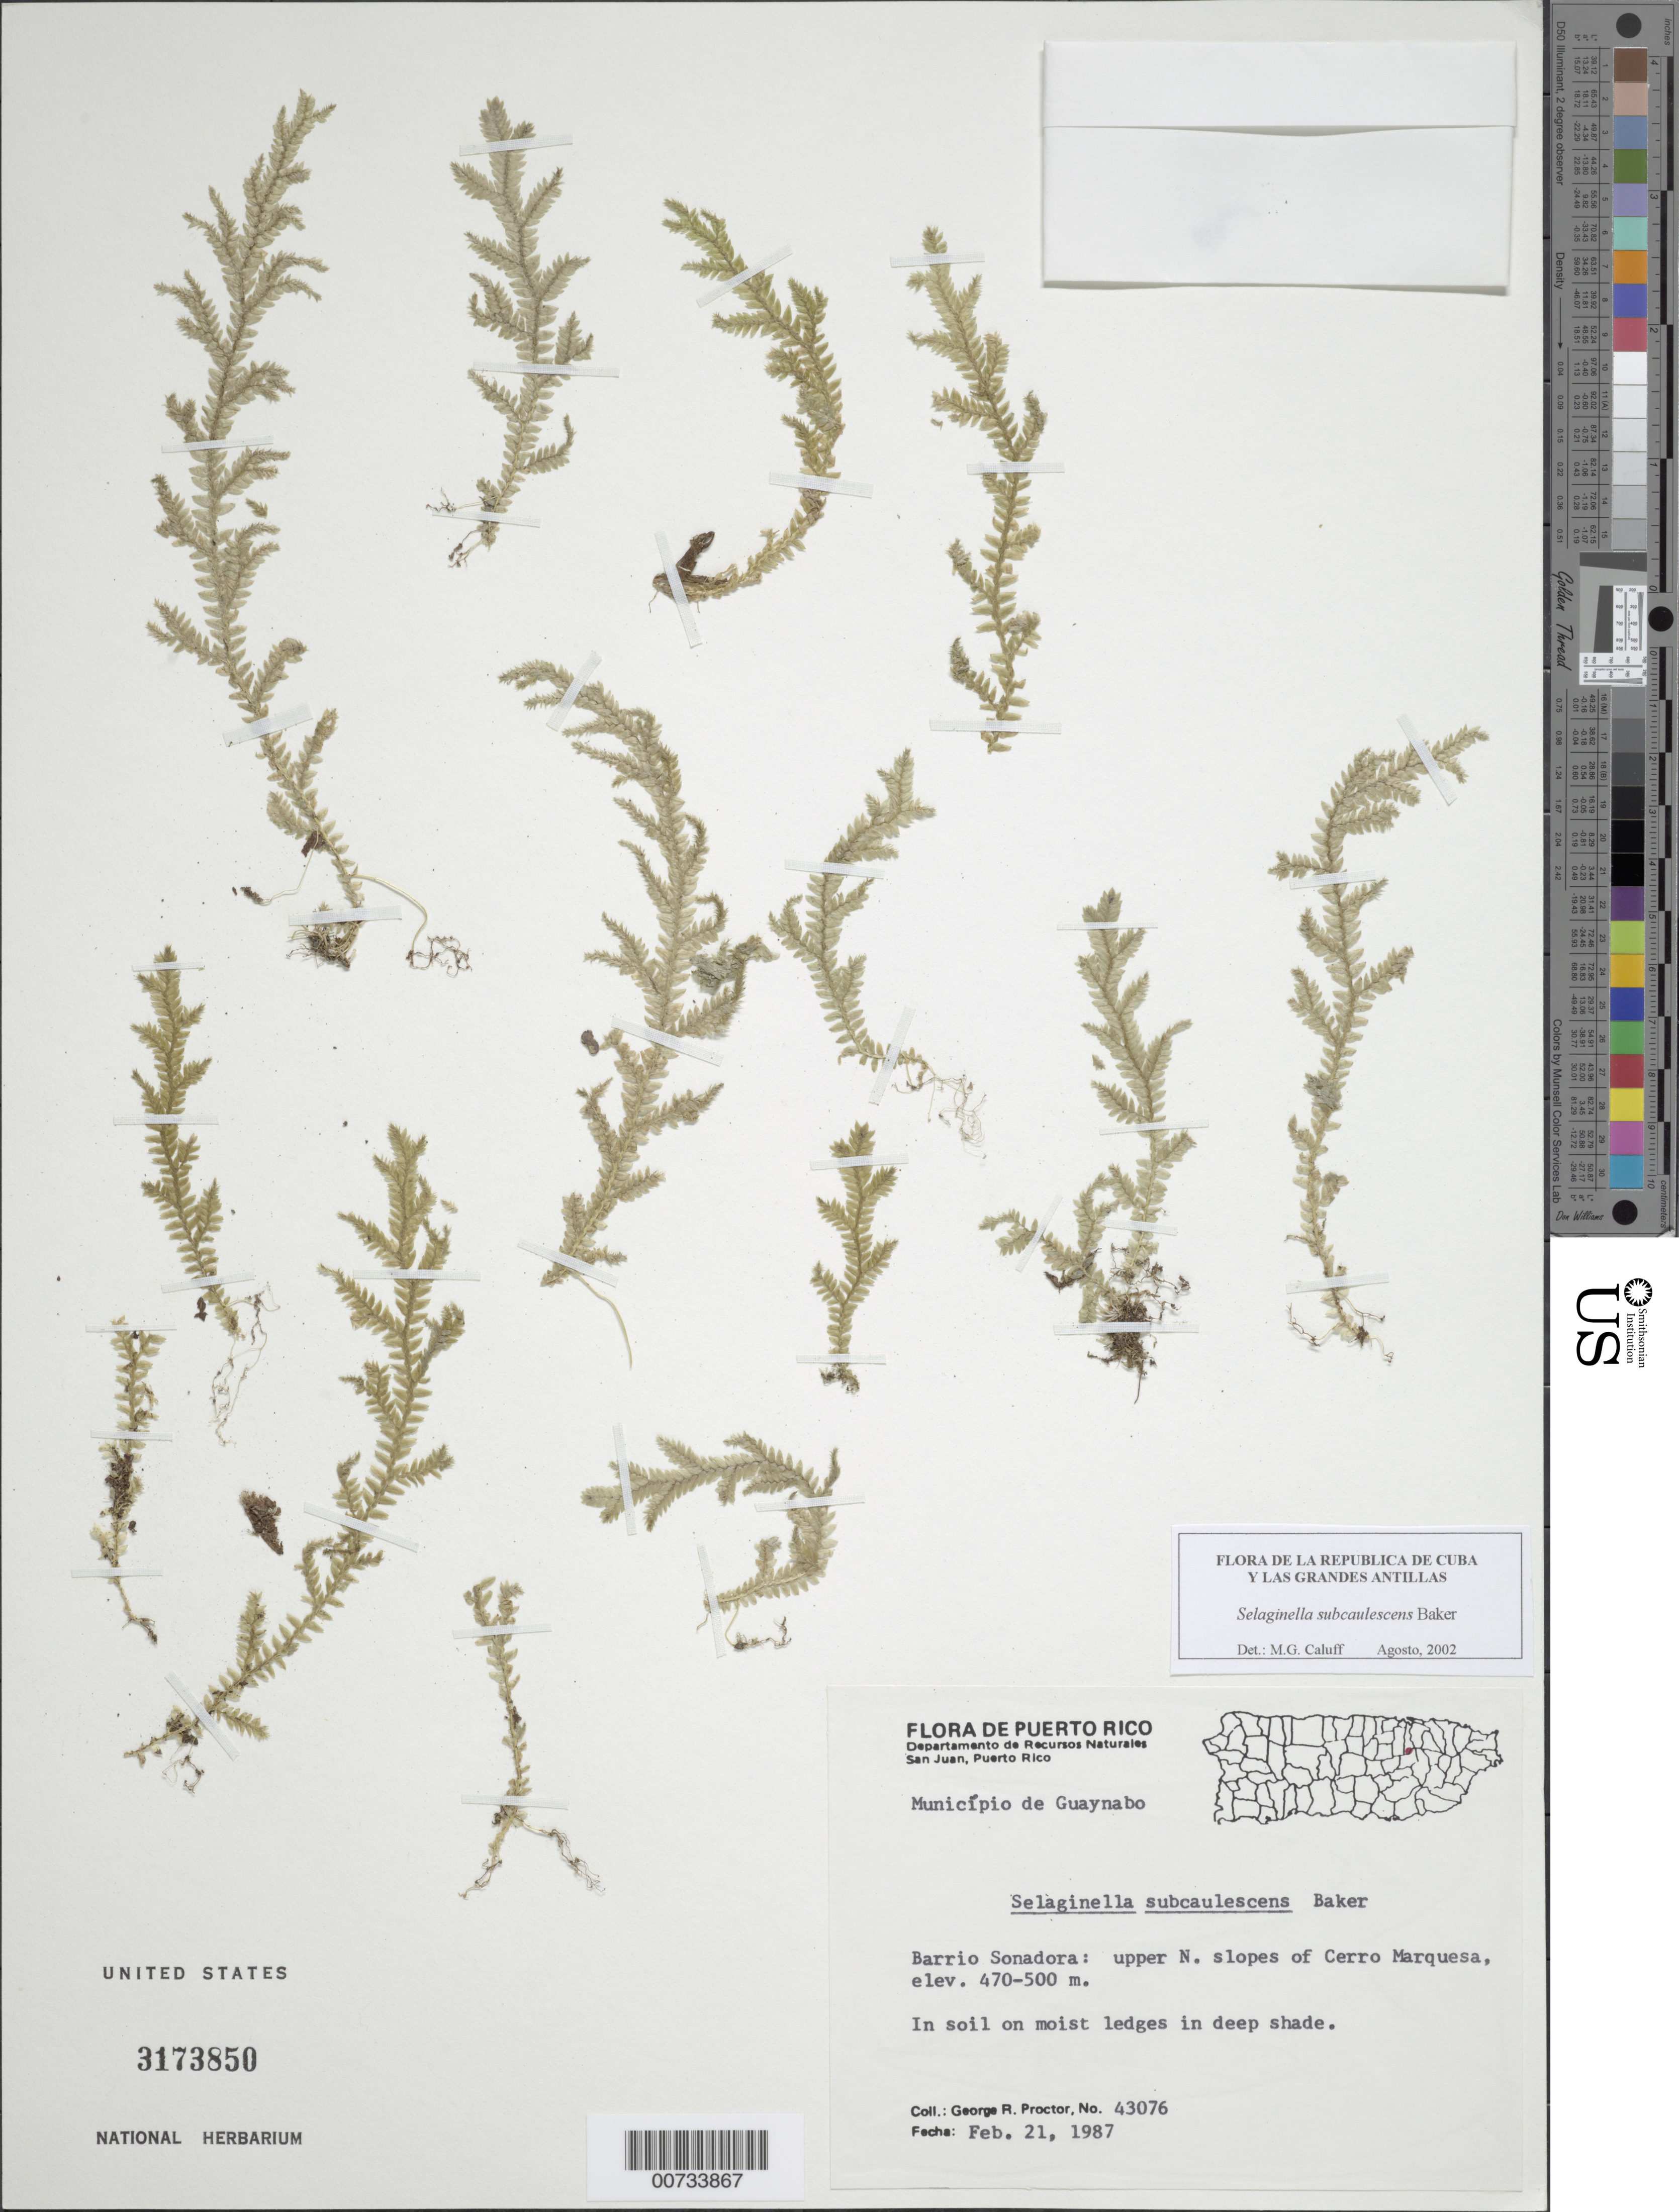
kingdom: Plantae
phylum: Tracheophyta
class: Lycopodiopsida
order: Selaginellales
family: Selaginellaceae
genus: Selaginella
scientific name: Selaginella subcaulescens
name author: Baker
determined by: Caluff, M. García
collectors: G. R. Proctor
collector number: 43076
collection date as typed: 21 Feb 1987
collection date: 1987-02-21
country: Puerto Rico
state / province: Guaynabo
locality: Mun. Guaynabo, Barrio Sonadora: upper N slopes of Cerro Marquesa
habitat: In soil on moist ledges in deep shade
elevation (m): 470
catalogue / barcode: US 3173850